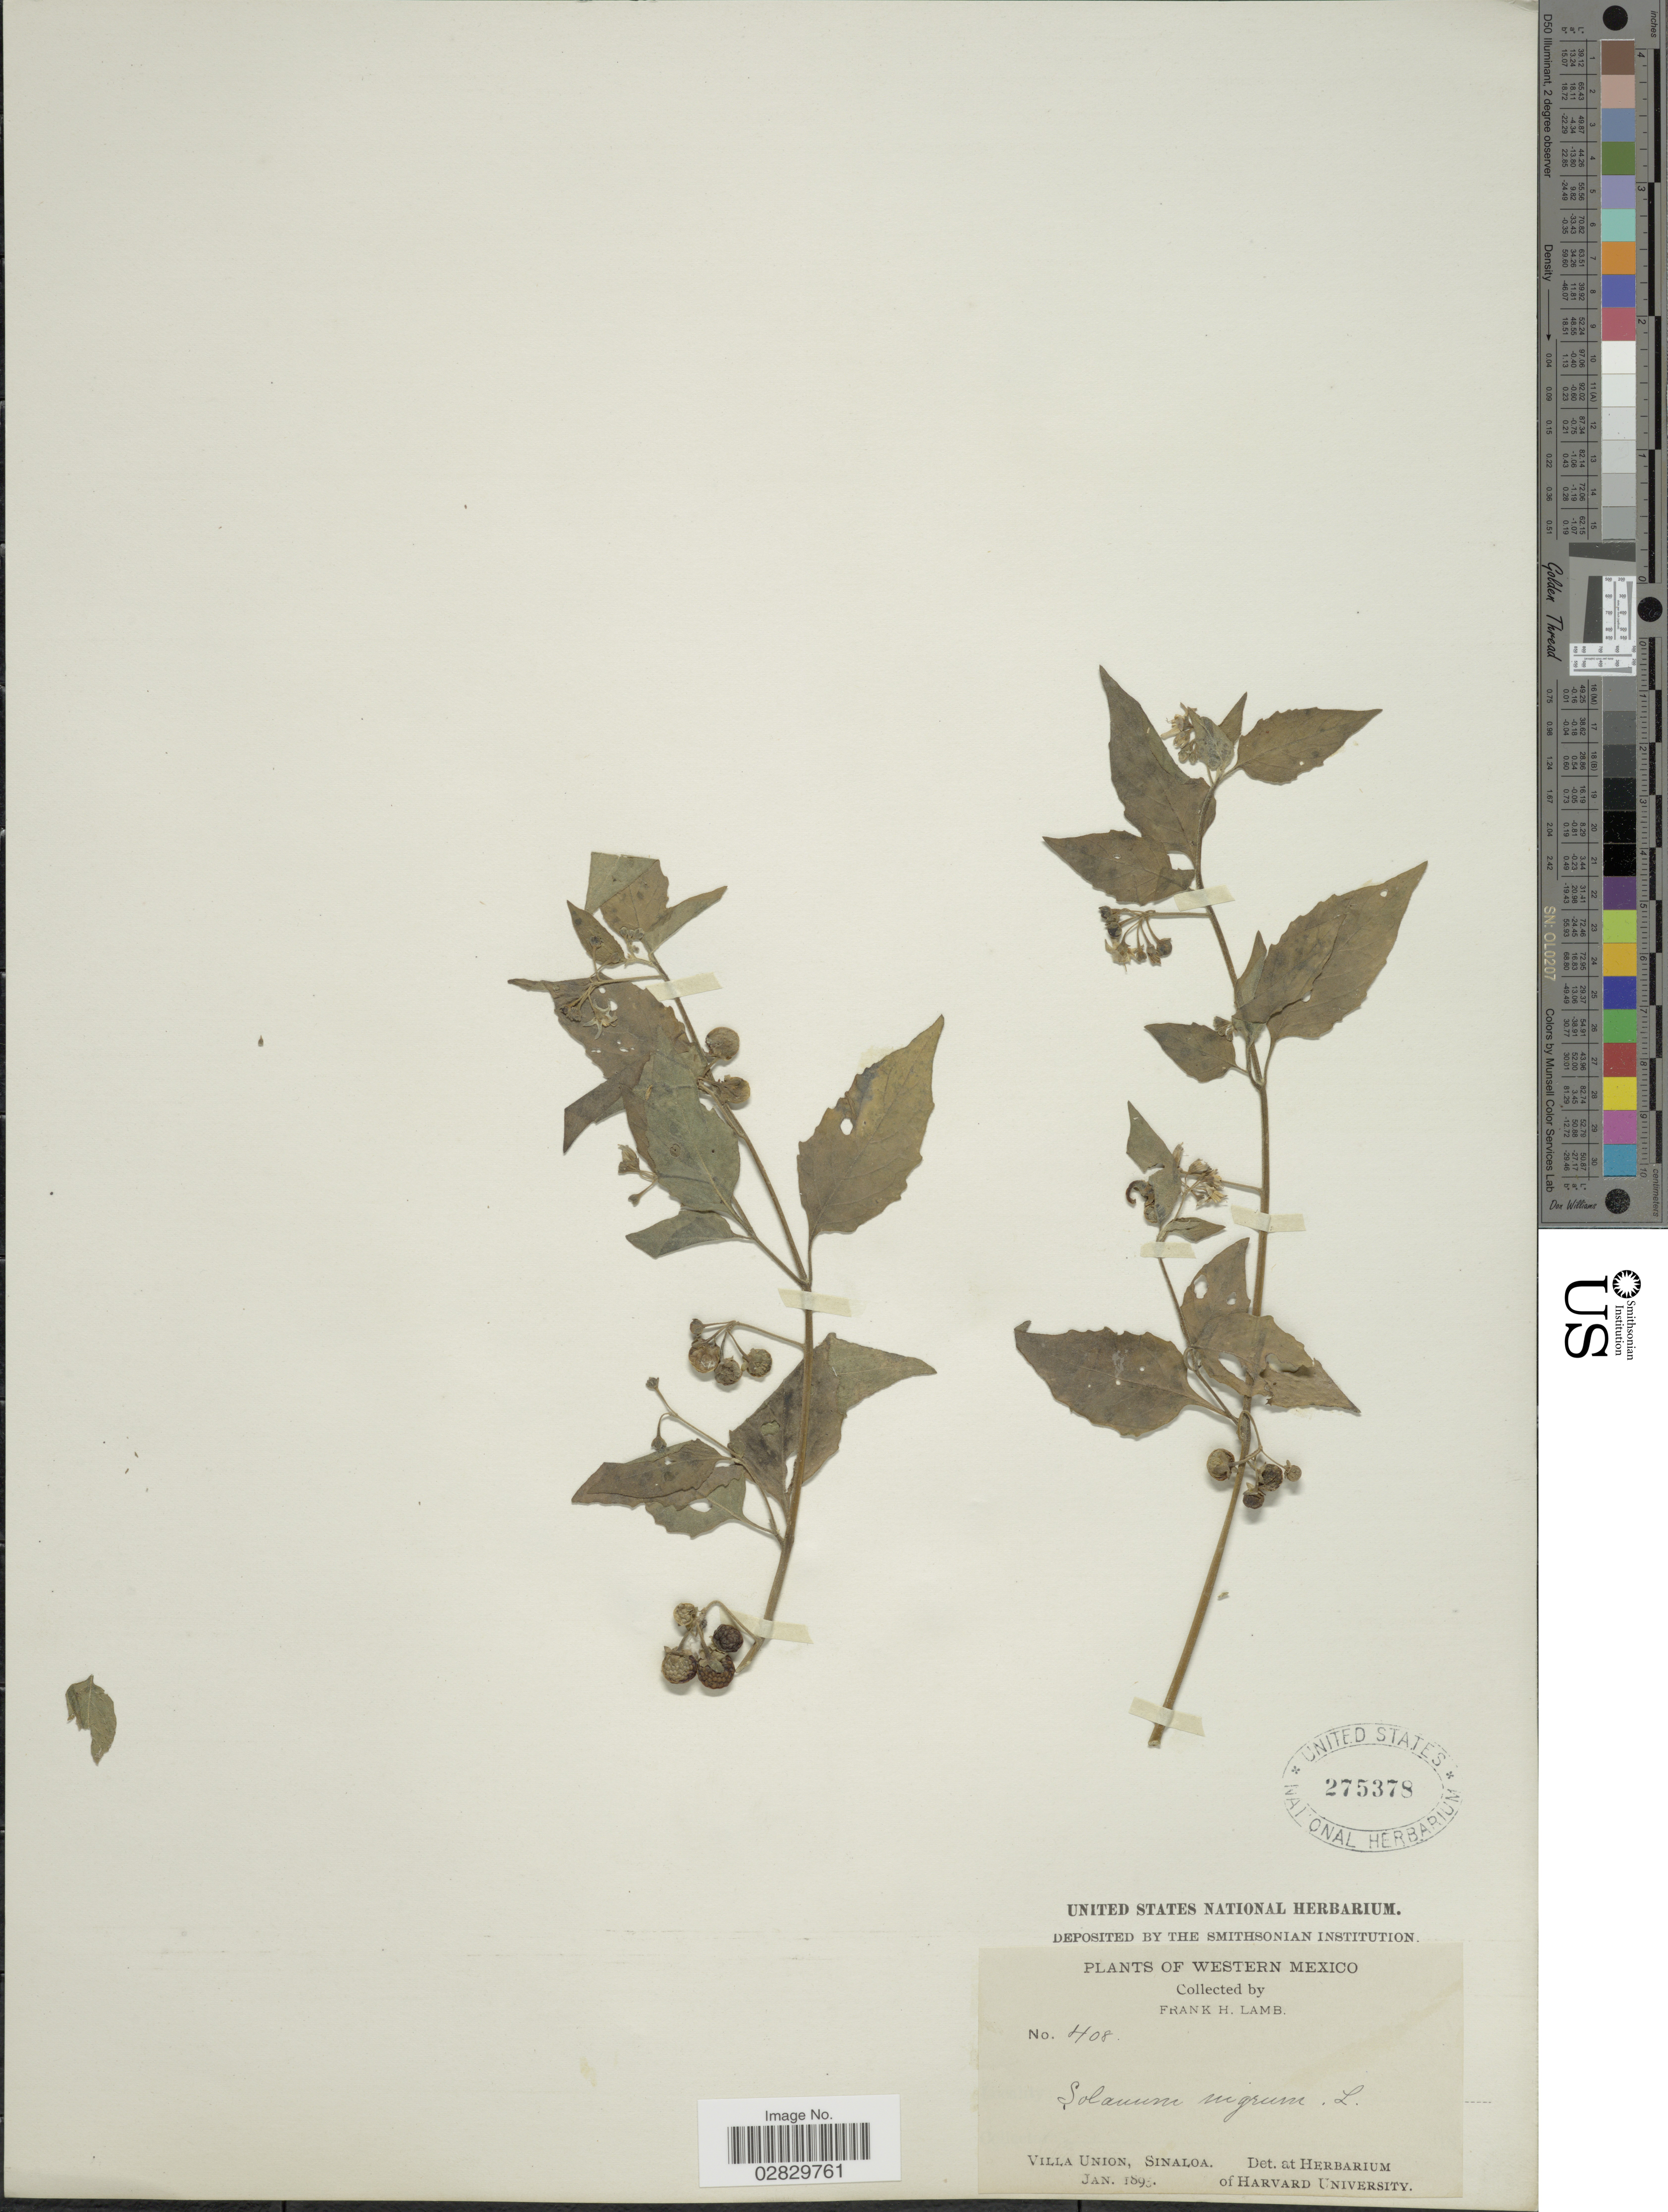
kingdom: Plantae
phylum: Tracheophyta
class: Magnoliopsida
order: Solanales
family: Solanaceae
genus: Solanum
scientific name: Solanum nigrescens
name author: M. Martens & Galeotti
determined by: Knapp, S. D.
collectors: F. H. Lamb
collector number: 408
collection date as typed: Jan 1895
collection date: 1893-01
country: Mexico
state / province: Sinaloa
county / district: Mazatlán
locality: Villa Unión.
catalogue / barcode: US 275378